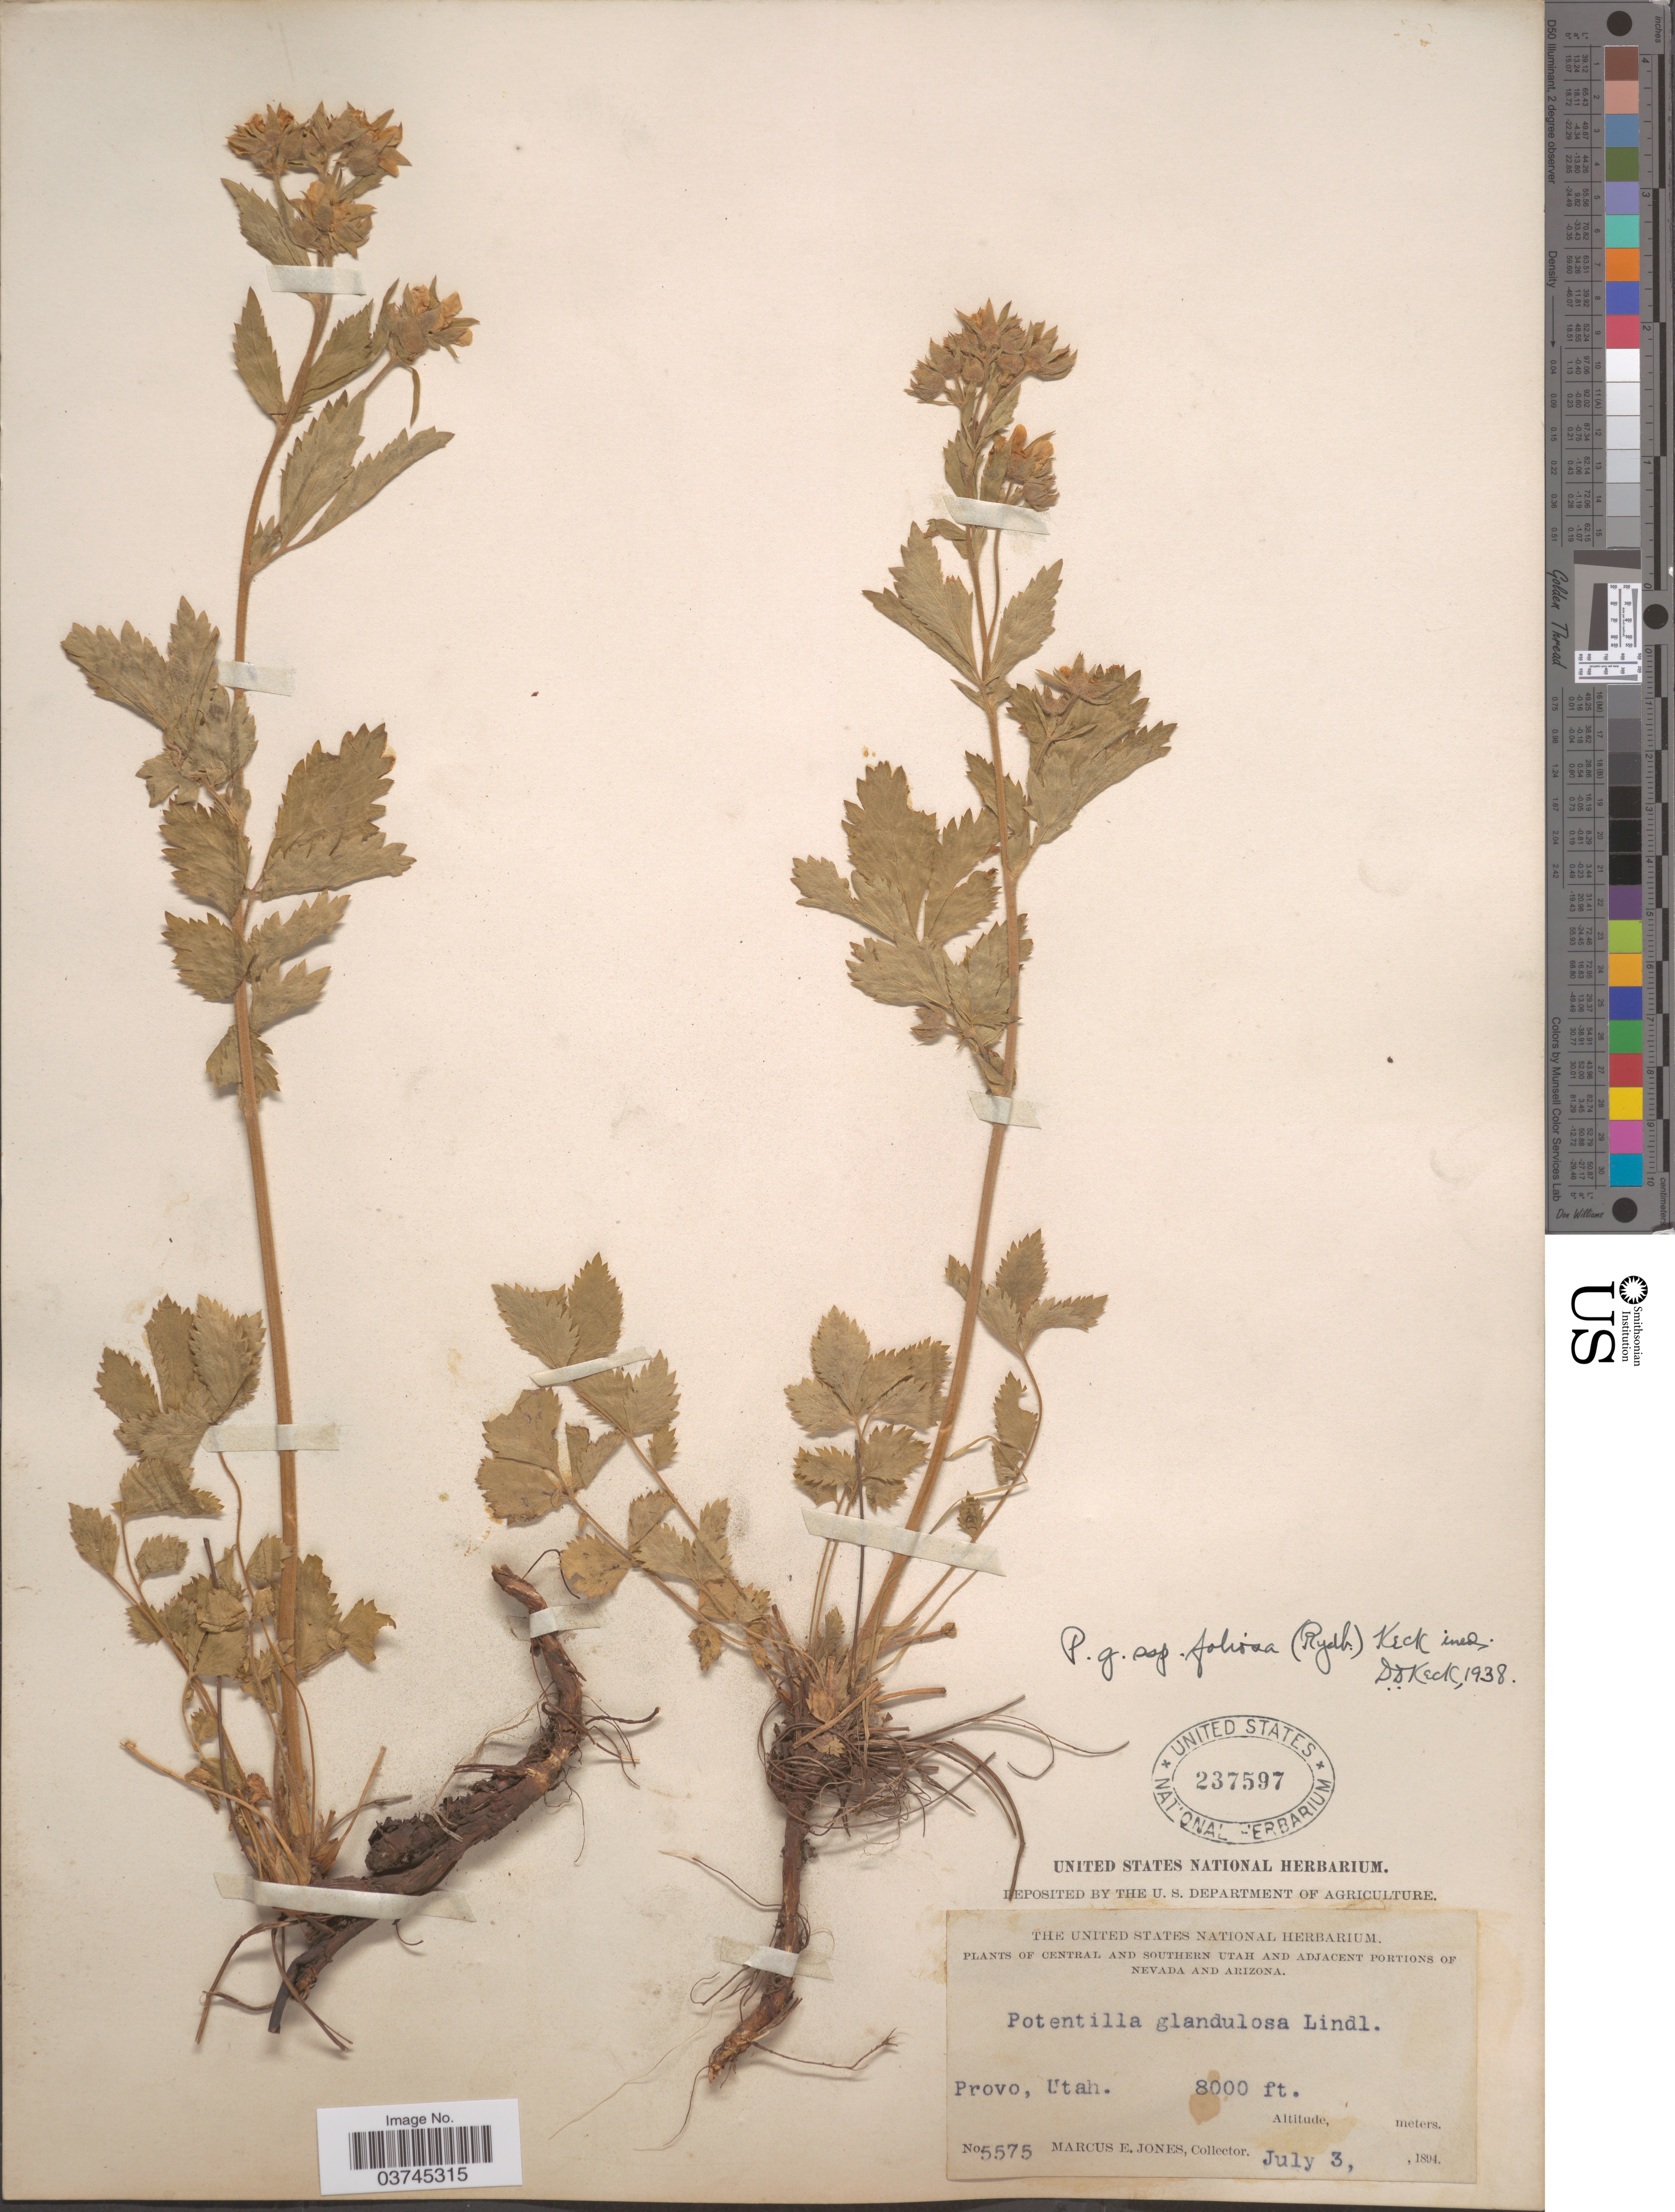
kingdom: Plantae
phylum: Tracheophyta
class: Magnoliopsida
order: Rosales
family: Rosaceae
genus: Drymocallis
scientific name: Drymocallis foliosa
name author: Rydb.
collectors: M. E. Jones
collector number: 5575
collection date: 1894-07-03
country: United States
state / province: Utah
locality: Central and Southern Utah. Provo.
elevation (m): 2438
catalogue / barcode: US 237597